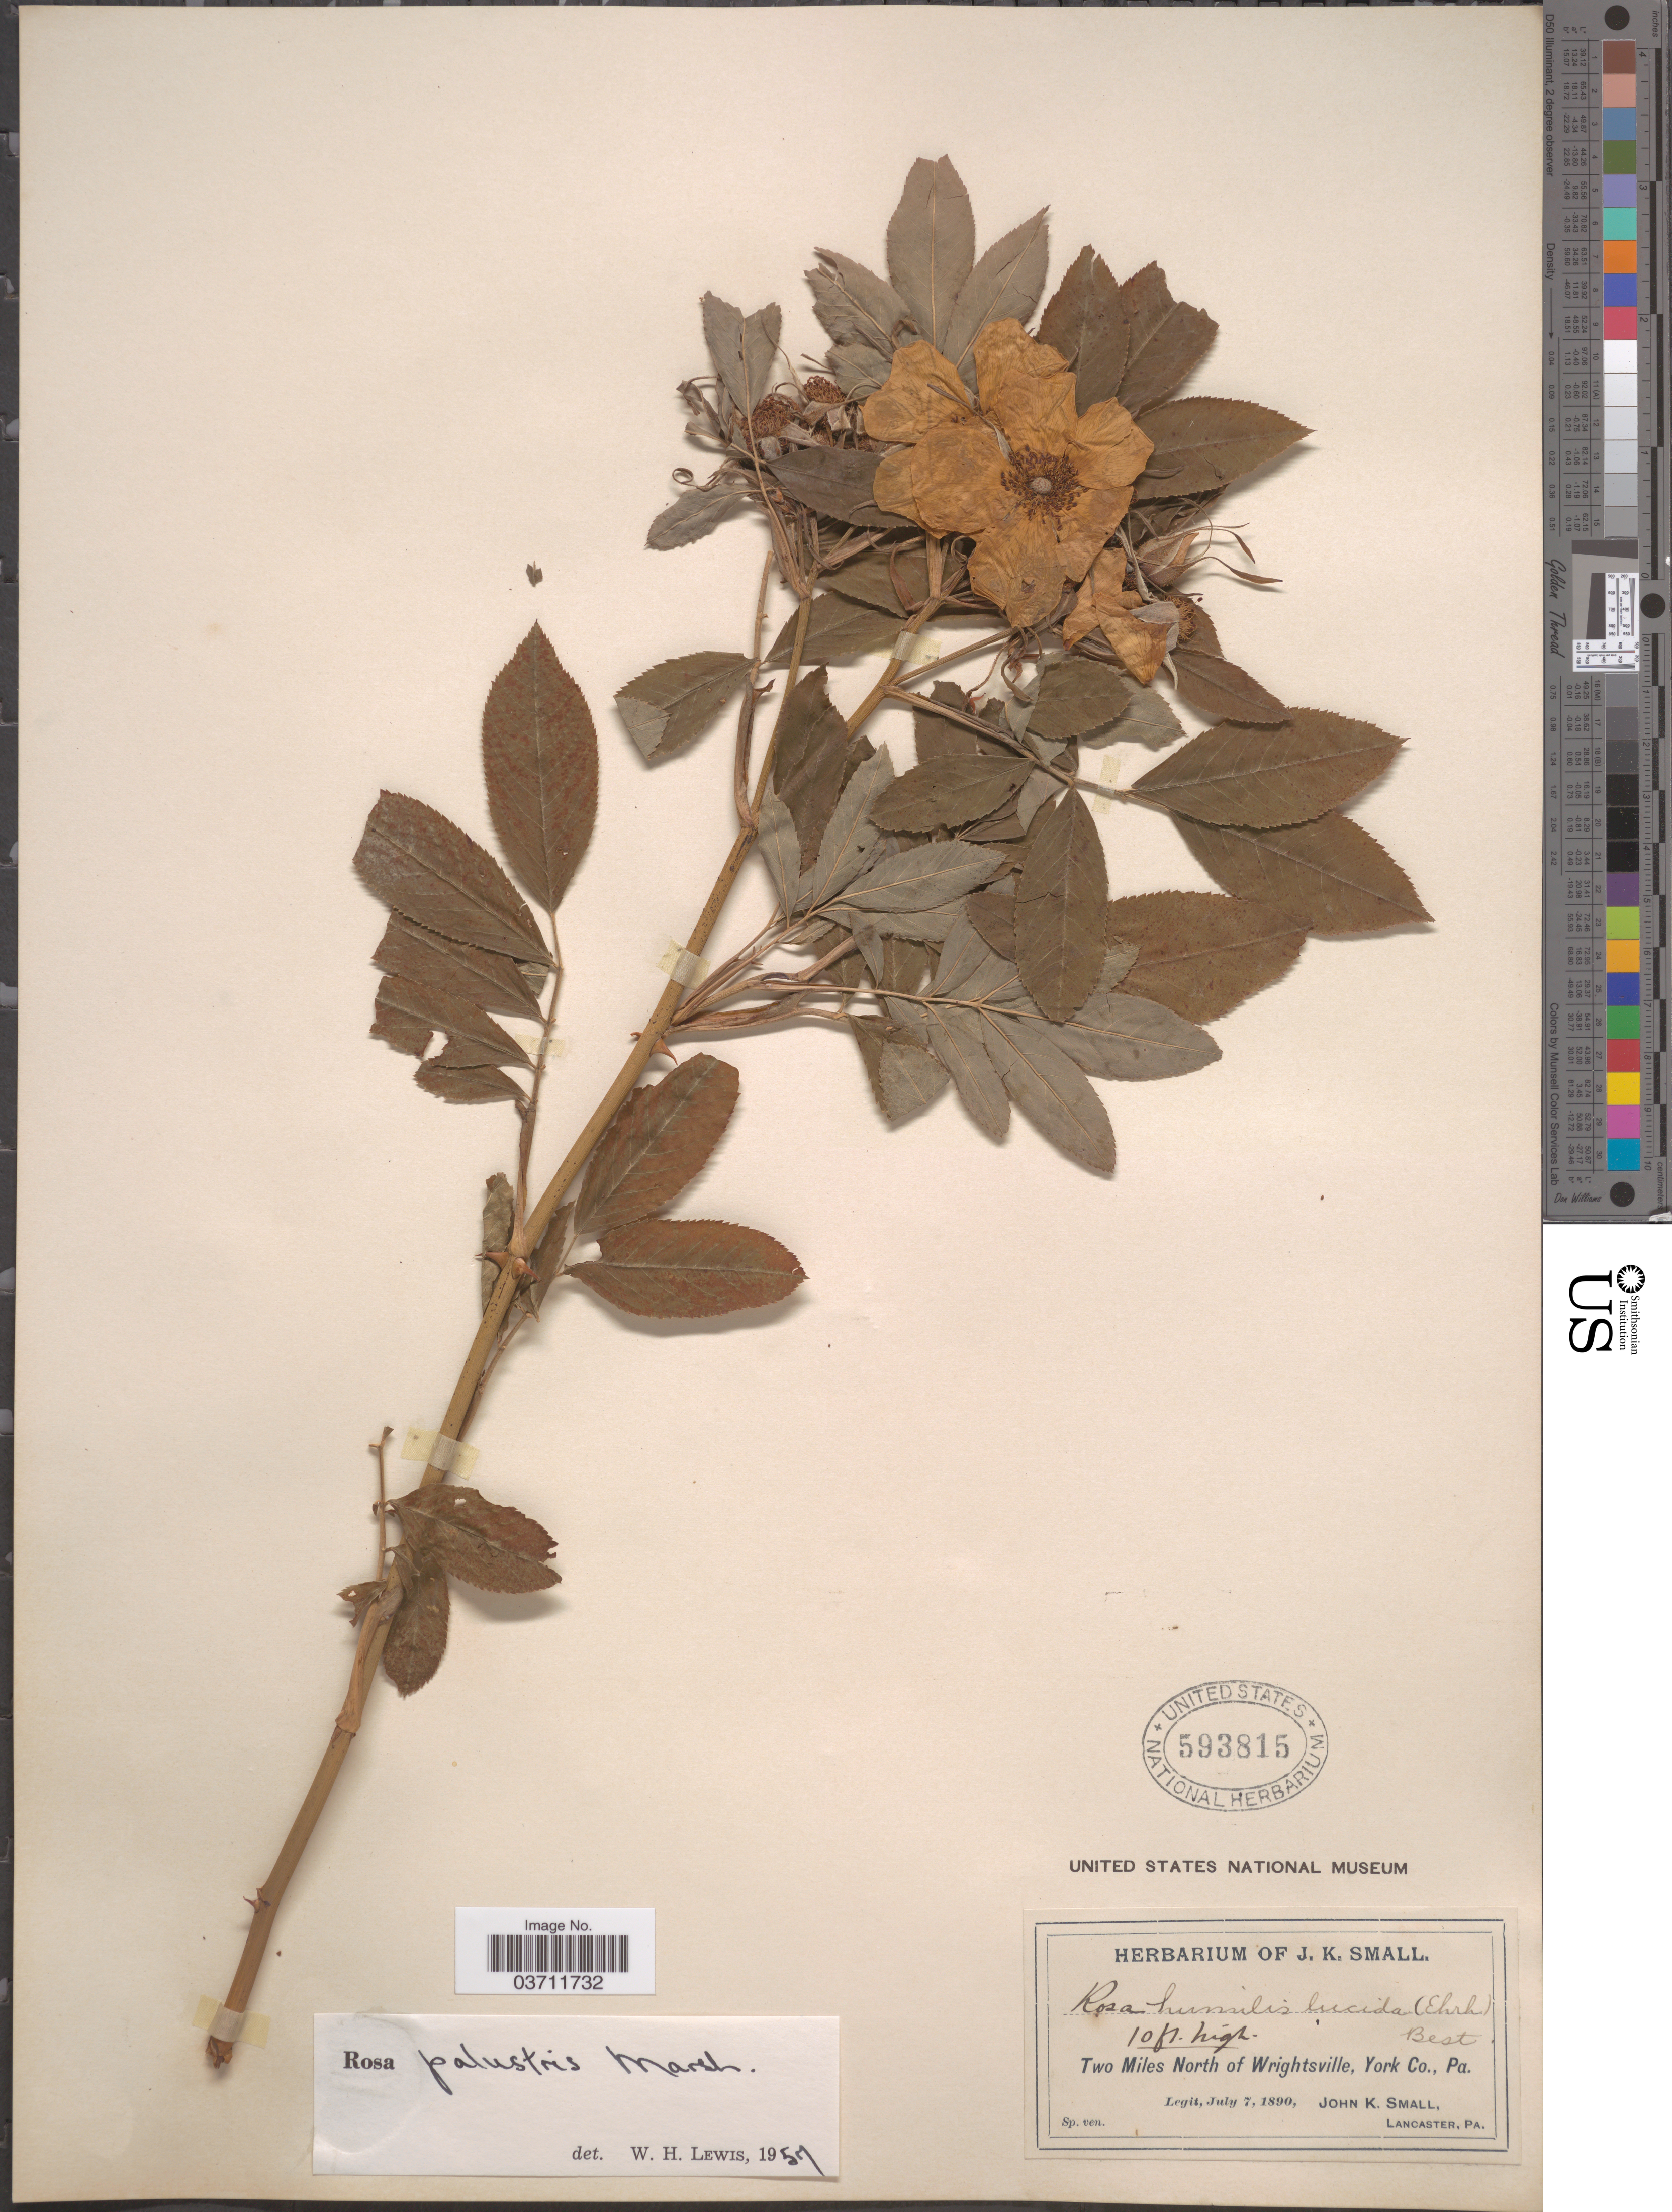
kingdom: Plantae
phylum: Tracheophyta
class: Magnoliopsida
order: Rosales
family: Rosaceae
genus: Rosa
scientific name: Rosa palustris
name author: Marshall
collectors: J. K. Small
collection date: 1890-07-07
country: United States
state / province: Pennsylvania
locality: Two Miles North of Wrightsville, York Co.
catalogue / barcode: US 593815